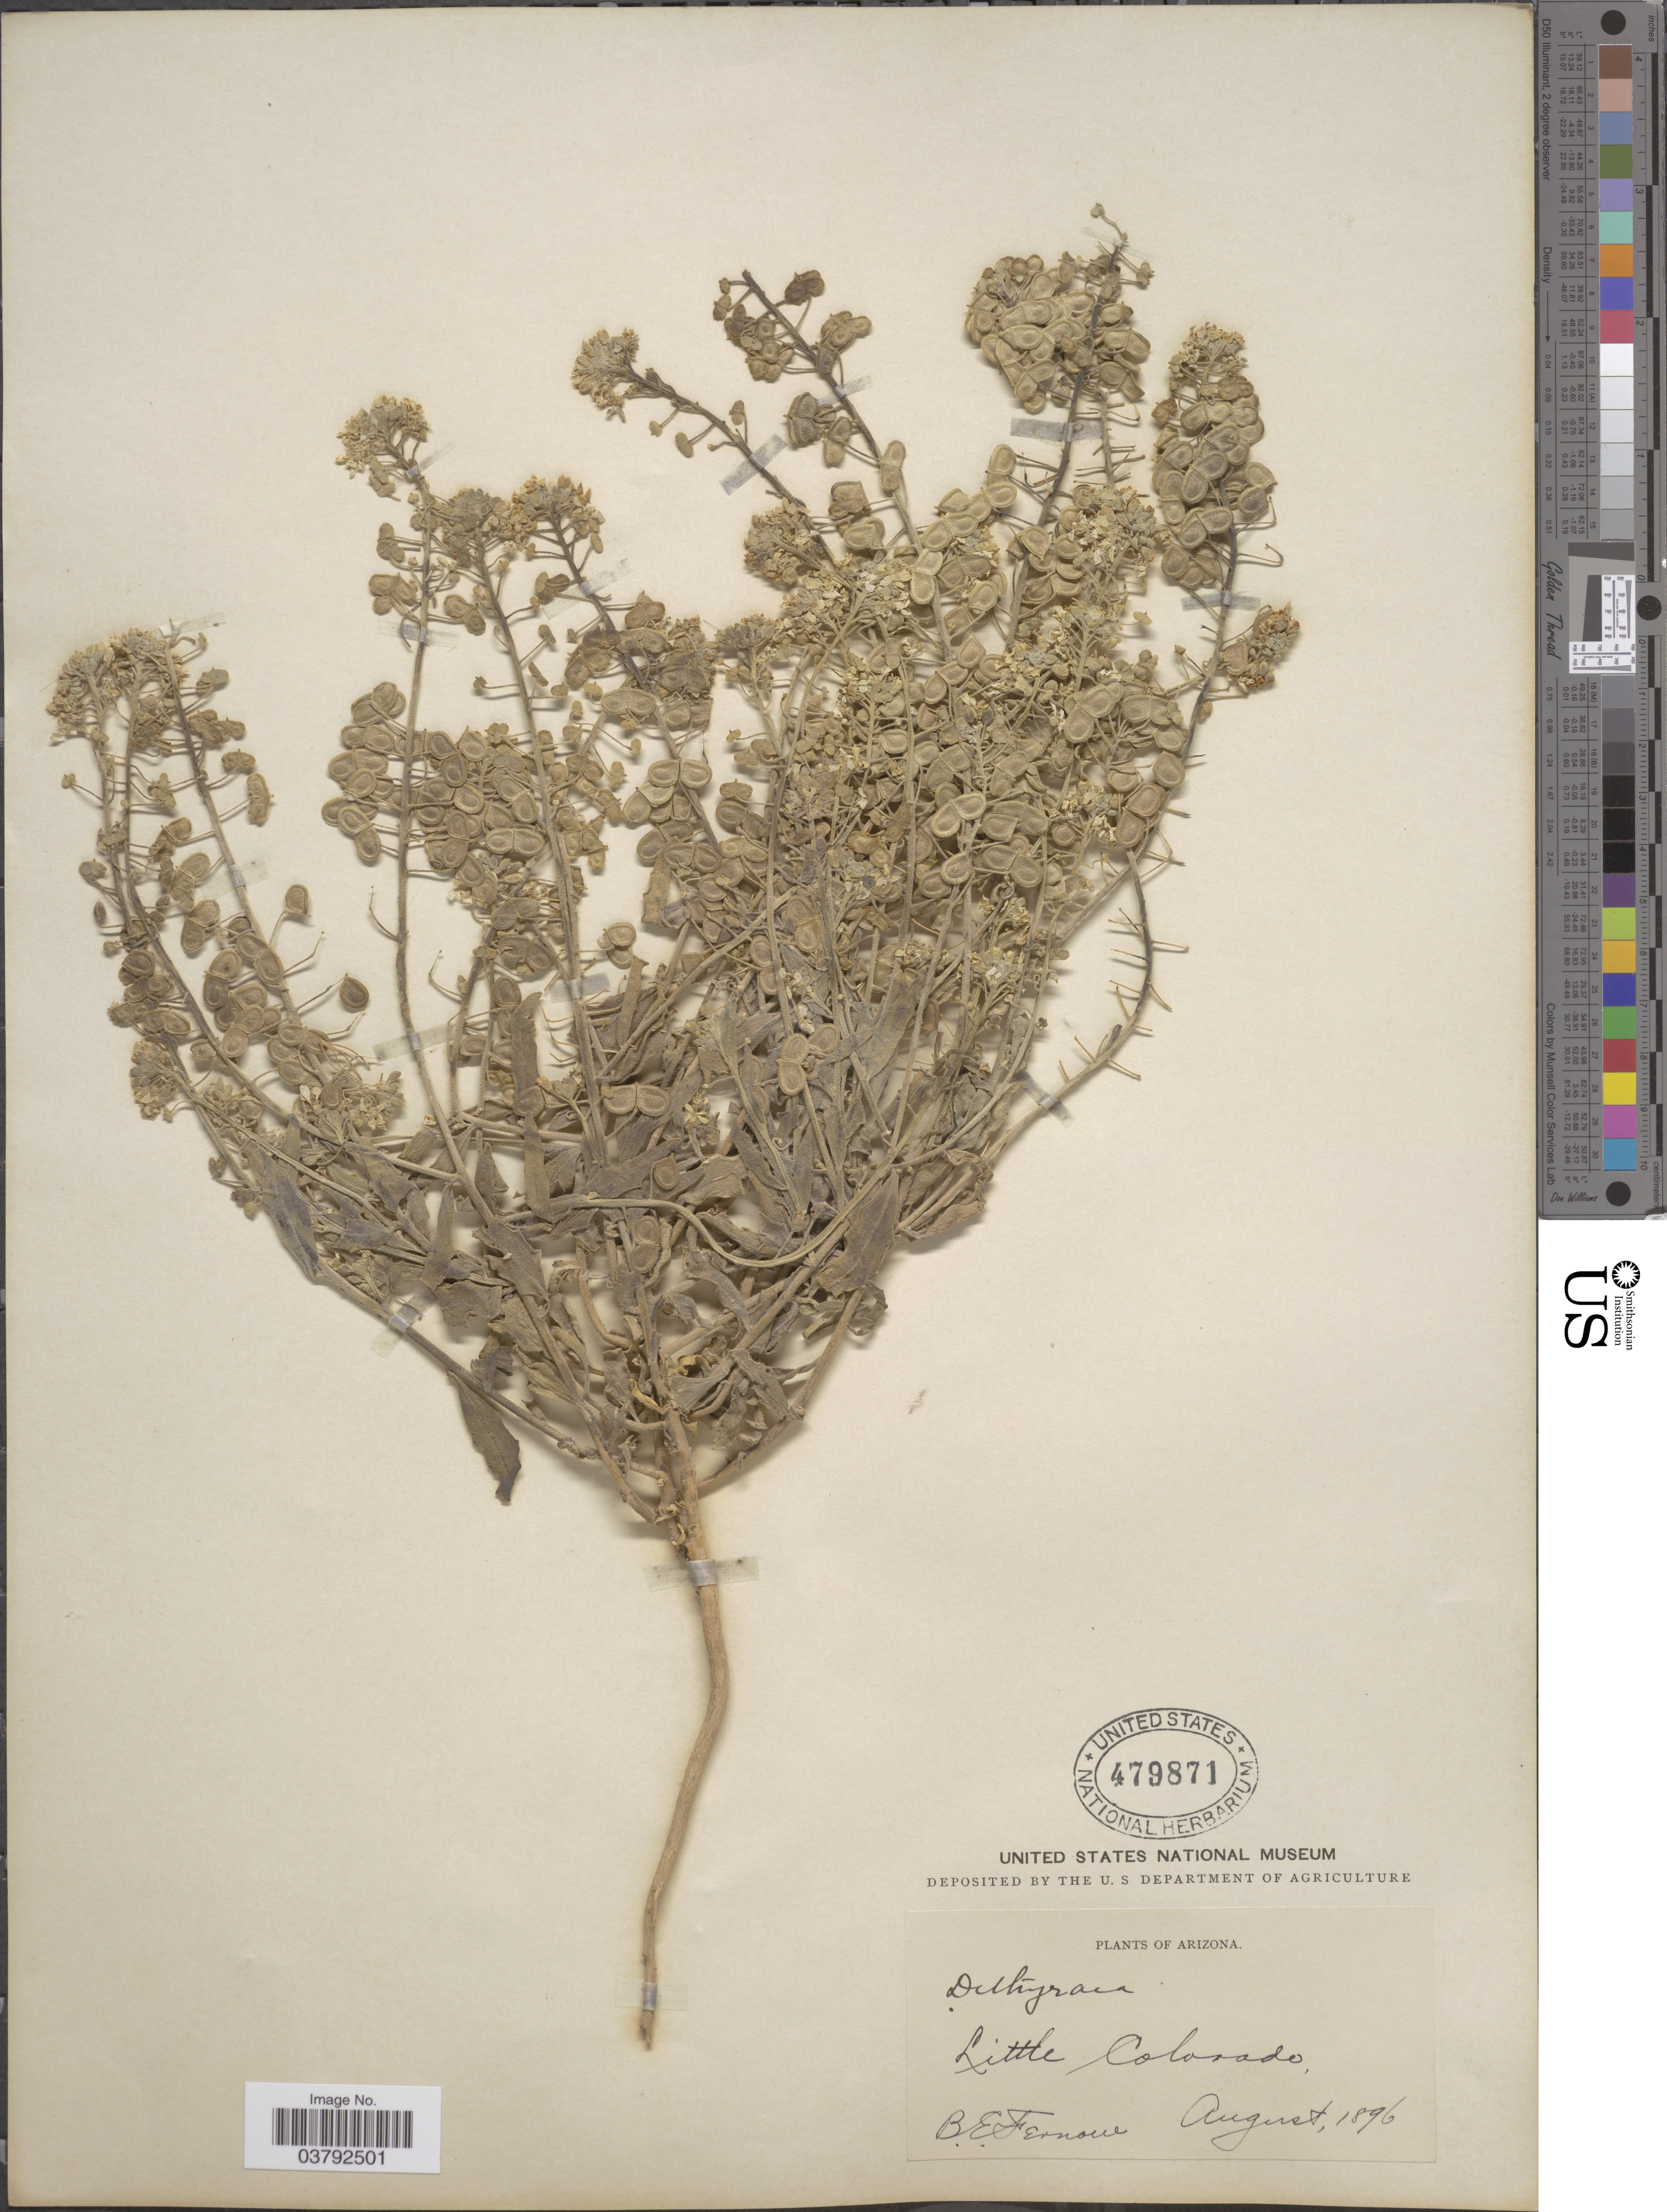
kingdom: Plantae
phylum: Tracheophyta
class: Magnoliopsida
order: Brassicales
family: Brassicaceae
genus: Dithyrea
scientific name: Dithyrea wislizeni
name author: Engelm.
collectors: B. Fernow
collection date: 1896-08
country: United States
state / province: Arizona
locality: Little Colorado.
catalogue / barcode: US 479871